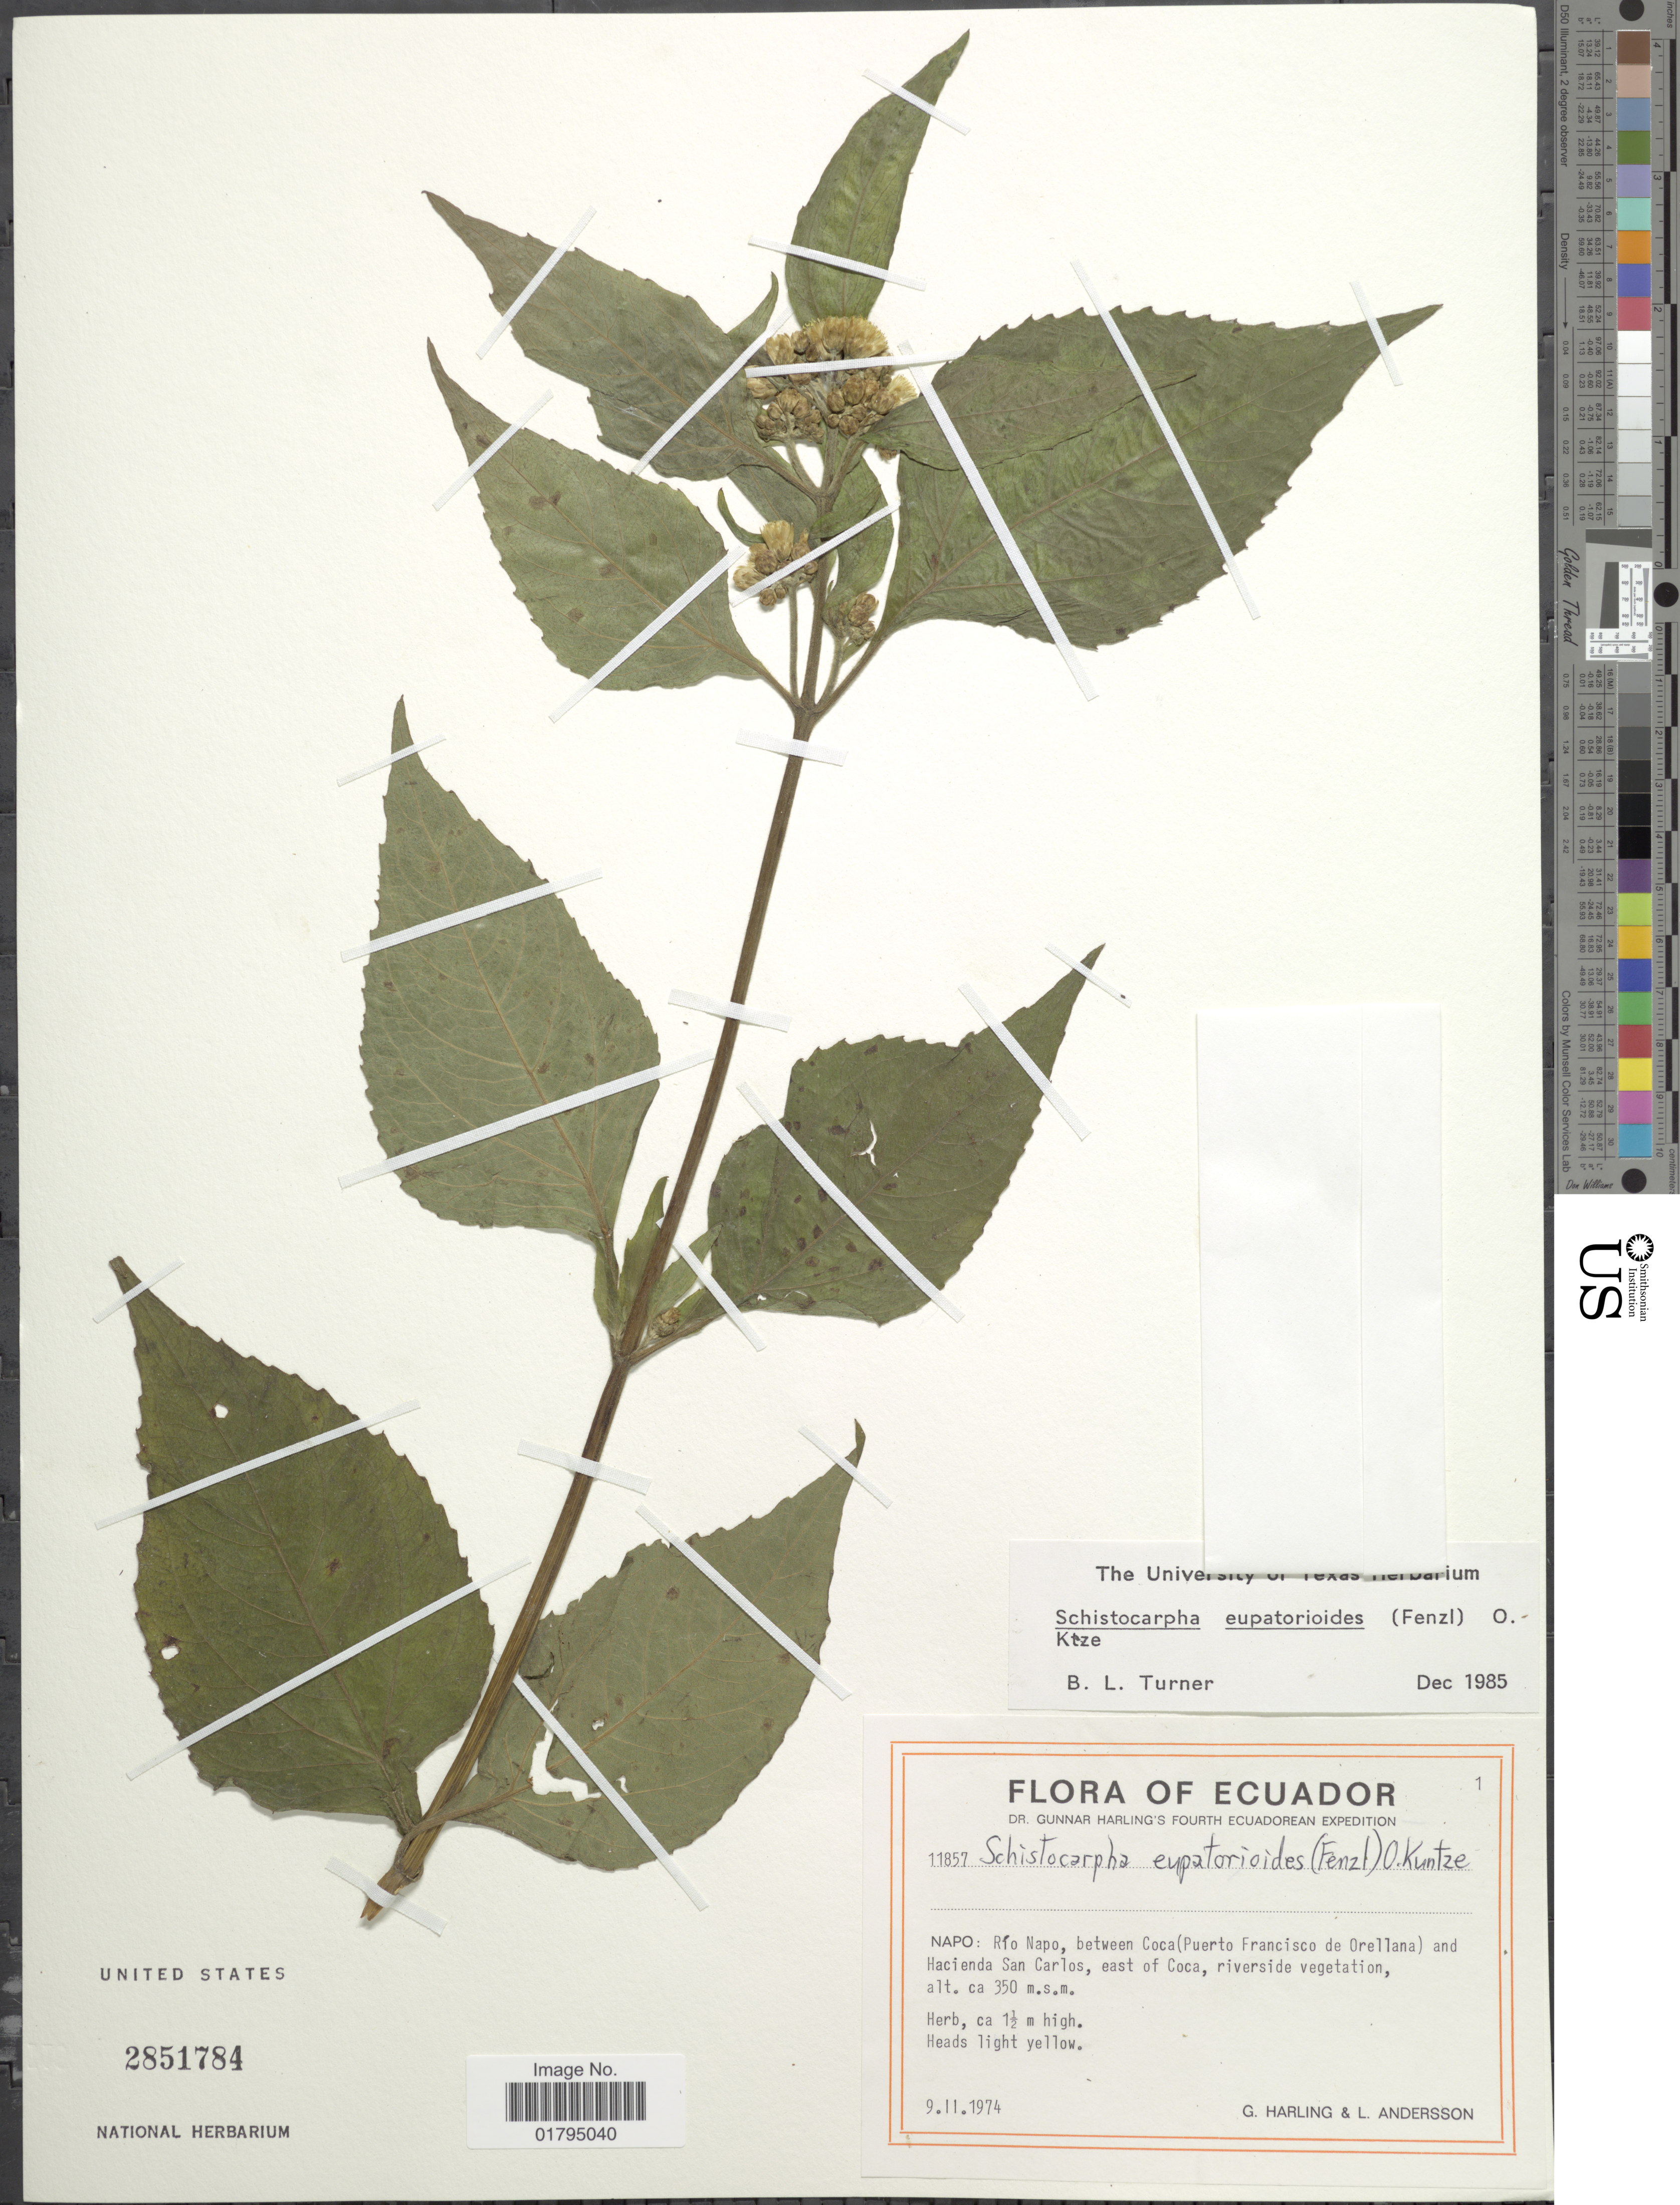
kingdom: Plantae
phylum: Tracheophyta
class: Magnoliopsida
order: Asterales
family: Asteraceae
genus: Schistocarpha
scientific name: Schistocarpha eupatorioides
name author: (Fenzl) Kuntze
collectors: G. Harling & L. Andersson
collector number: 11857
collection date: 1974-02-09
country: Ecuador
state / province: Napo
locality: Napo: Rio Napo, between Coca (Puerto Francisco de Orellana) and Hacienda San Carlos, east of Coca, riverside vegetation.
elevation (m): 350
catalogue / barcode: US 2851784